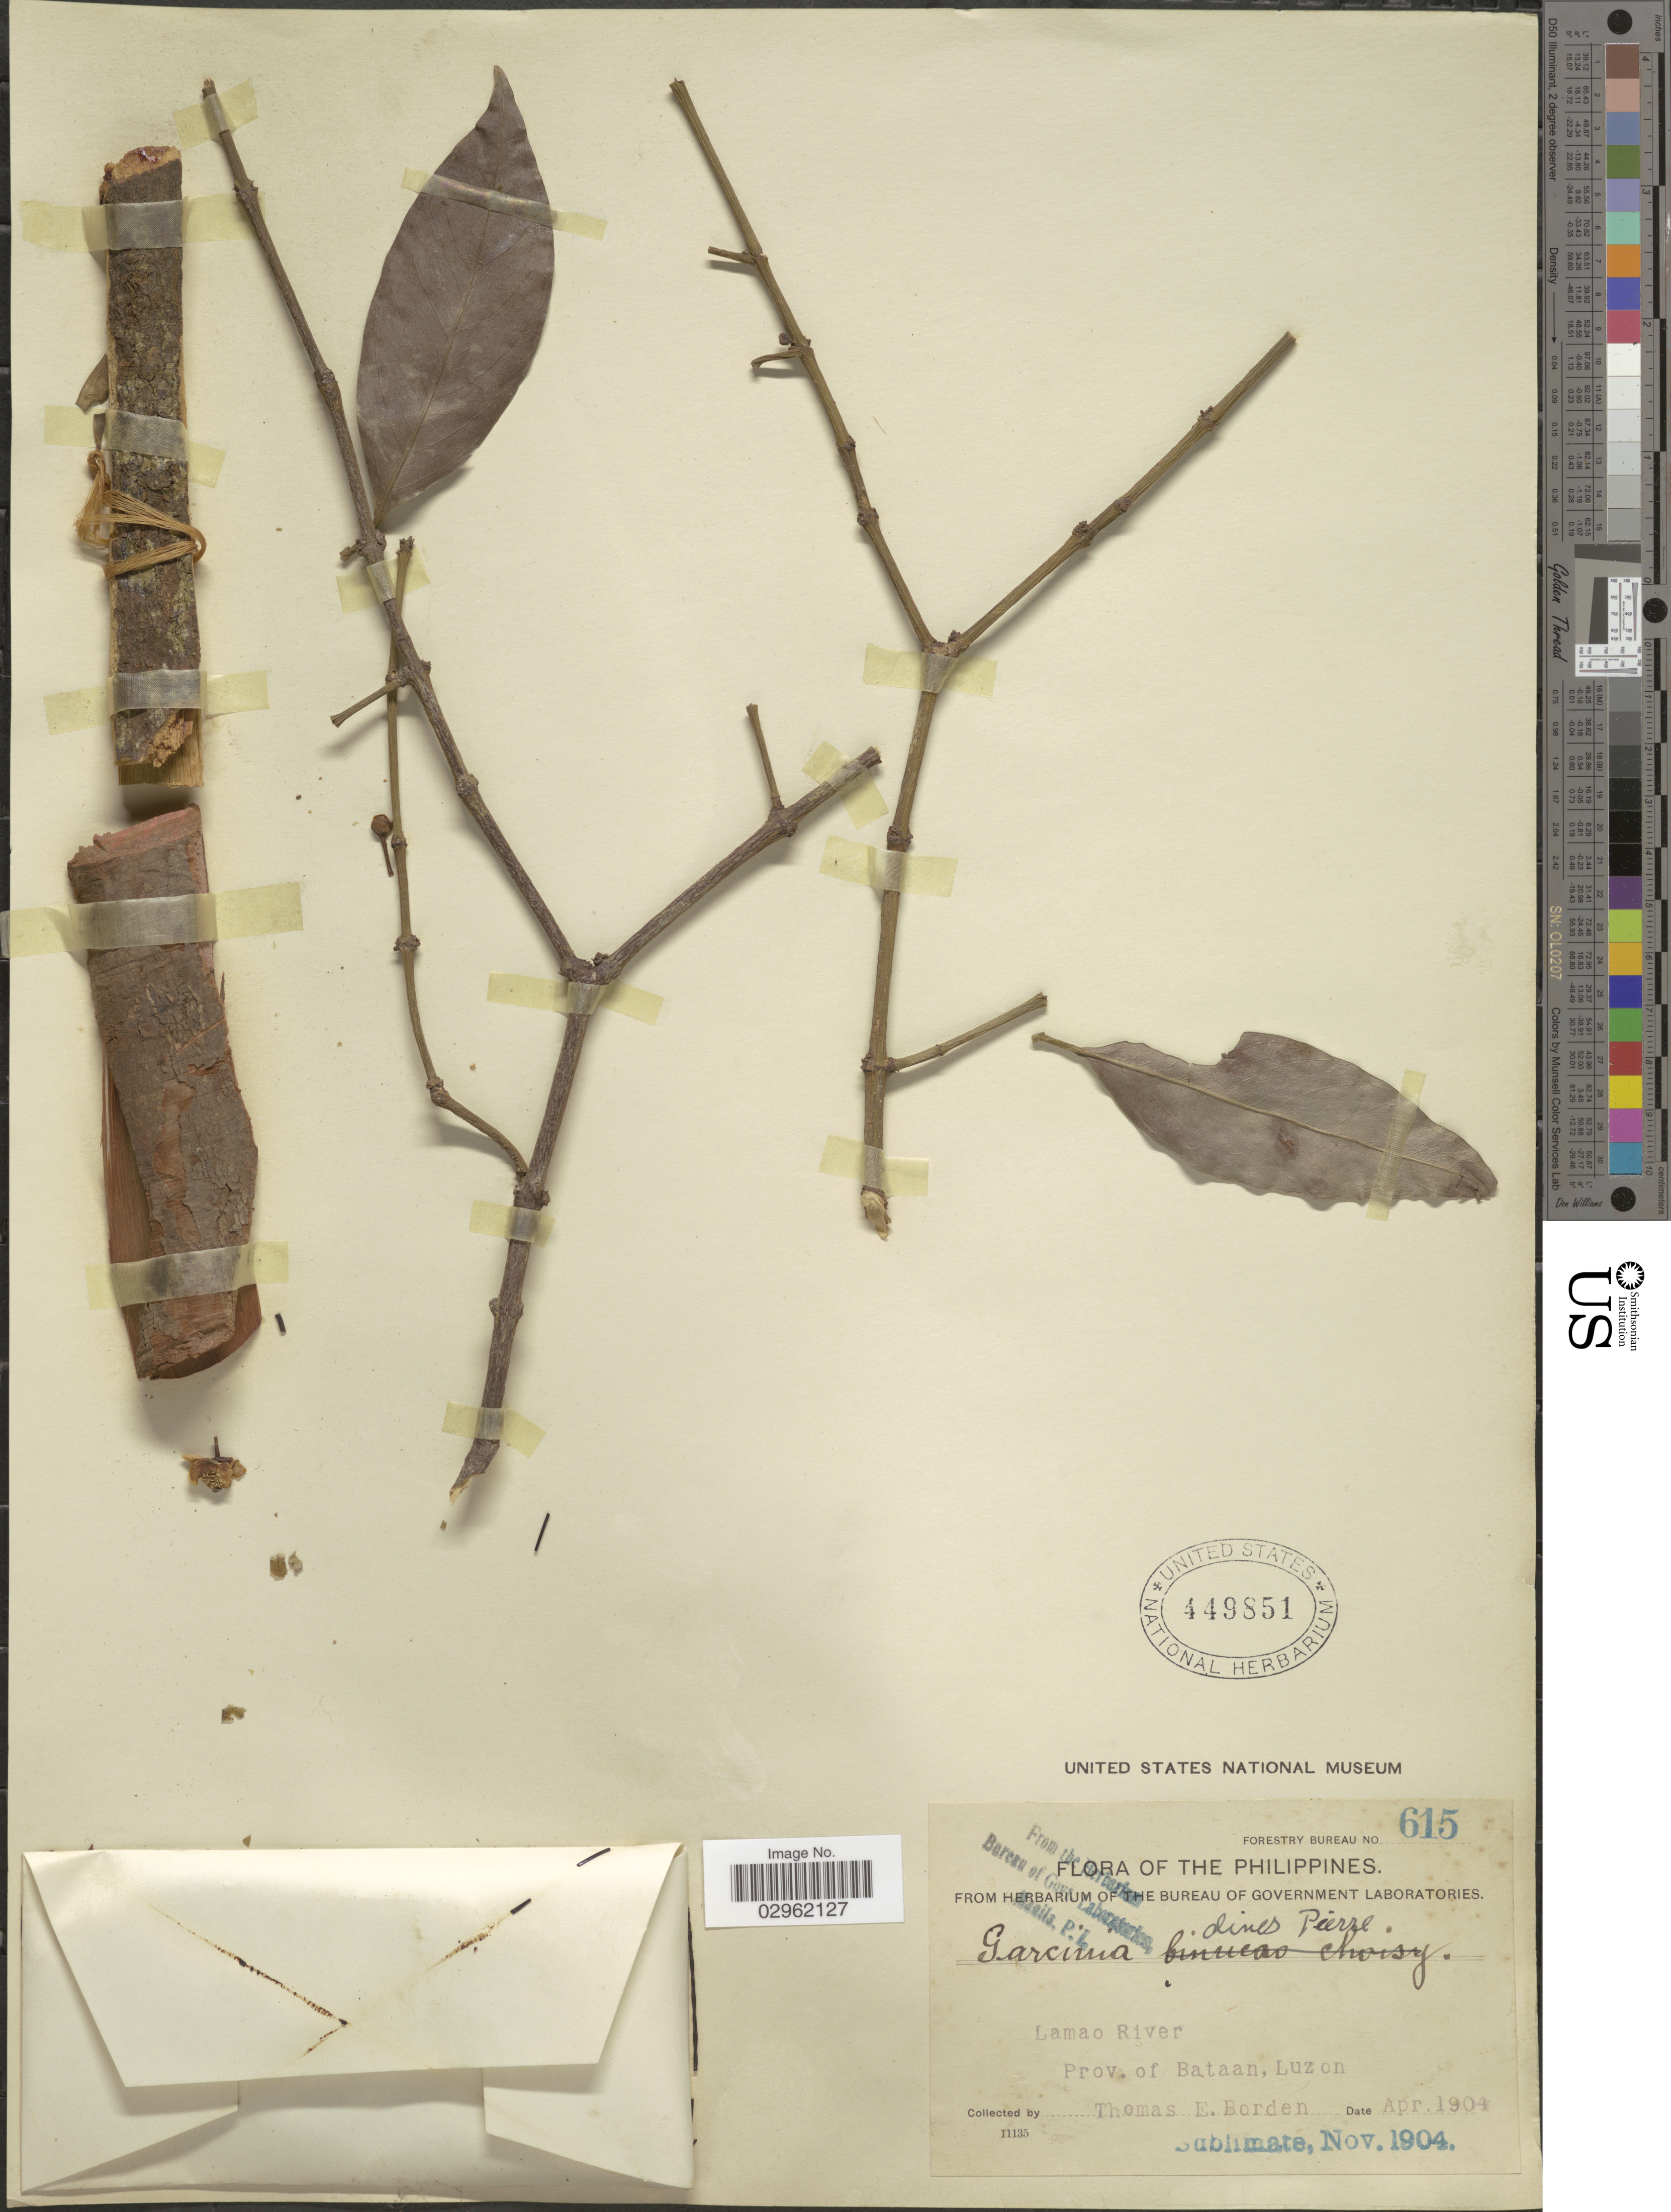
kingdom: Plantae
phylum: Tracheophyta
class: Magnoliopsida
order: Malpighiales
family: Clusiaceae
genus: Garcinia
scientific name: Garcinia dives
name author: Pierre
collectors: T. E. Borden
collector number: Forestry Bureau 615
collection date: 1904-04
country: Philippines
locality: Lamao River, Prov. of Bataan, Luzon.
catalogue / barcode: US 449851